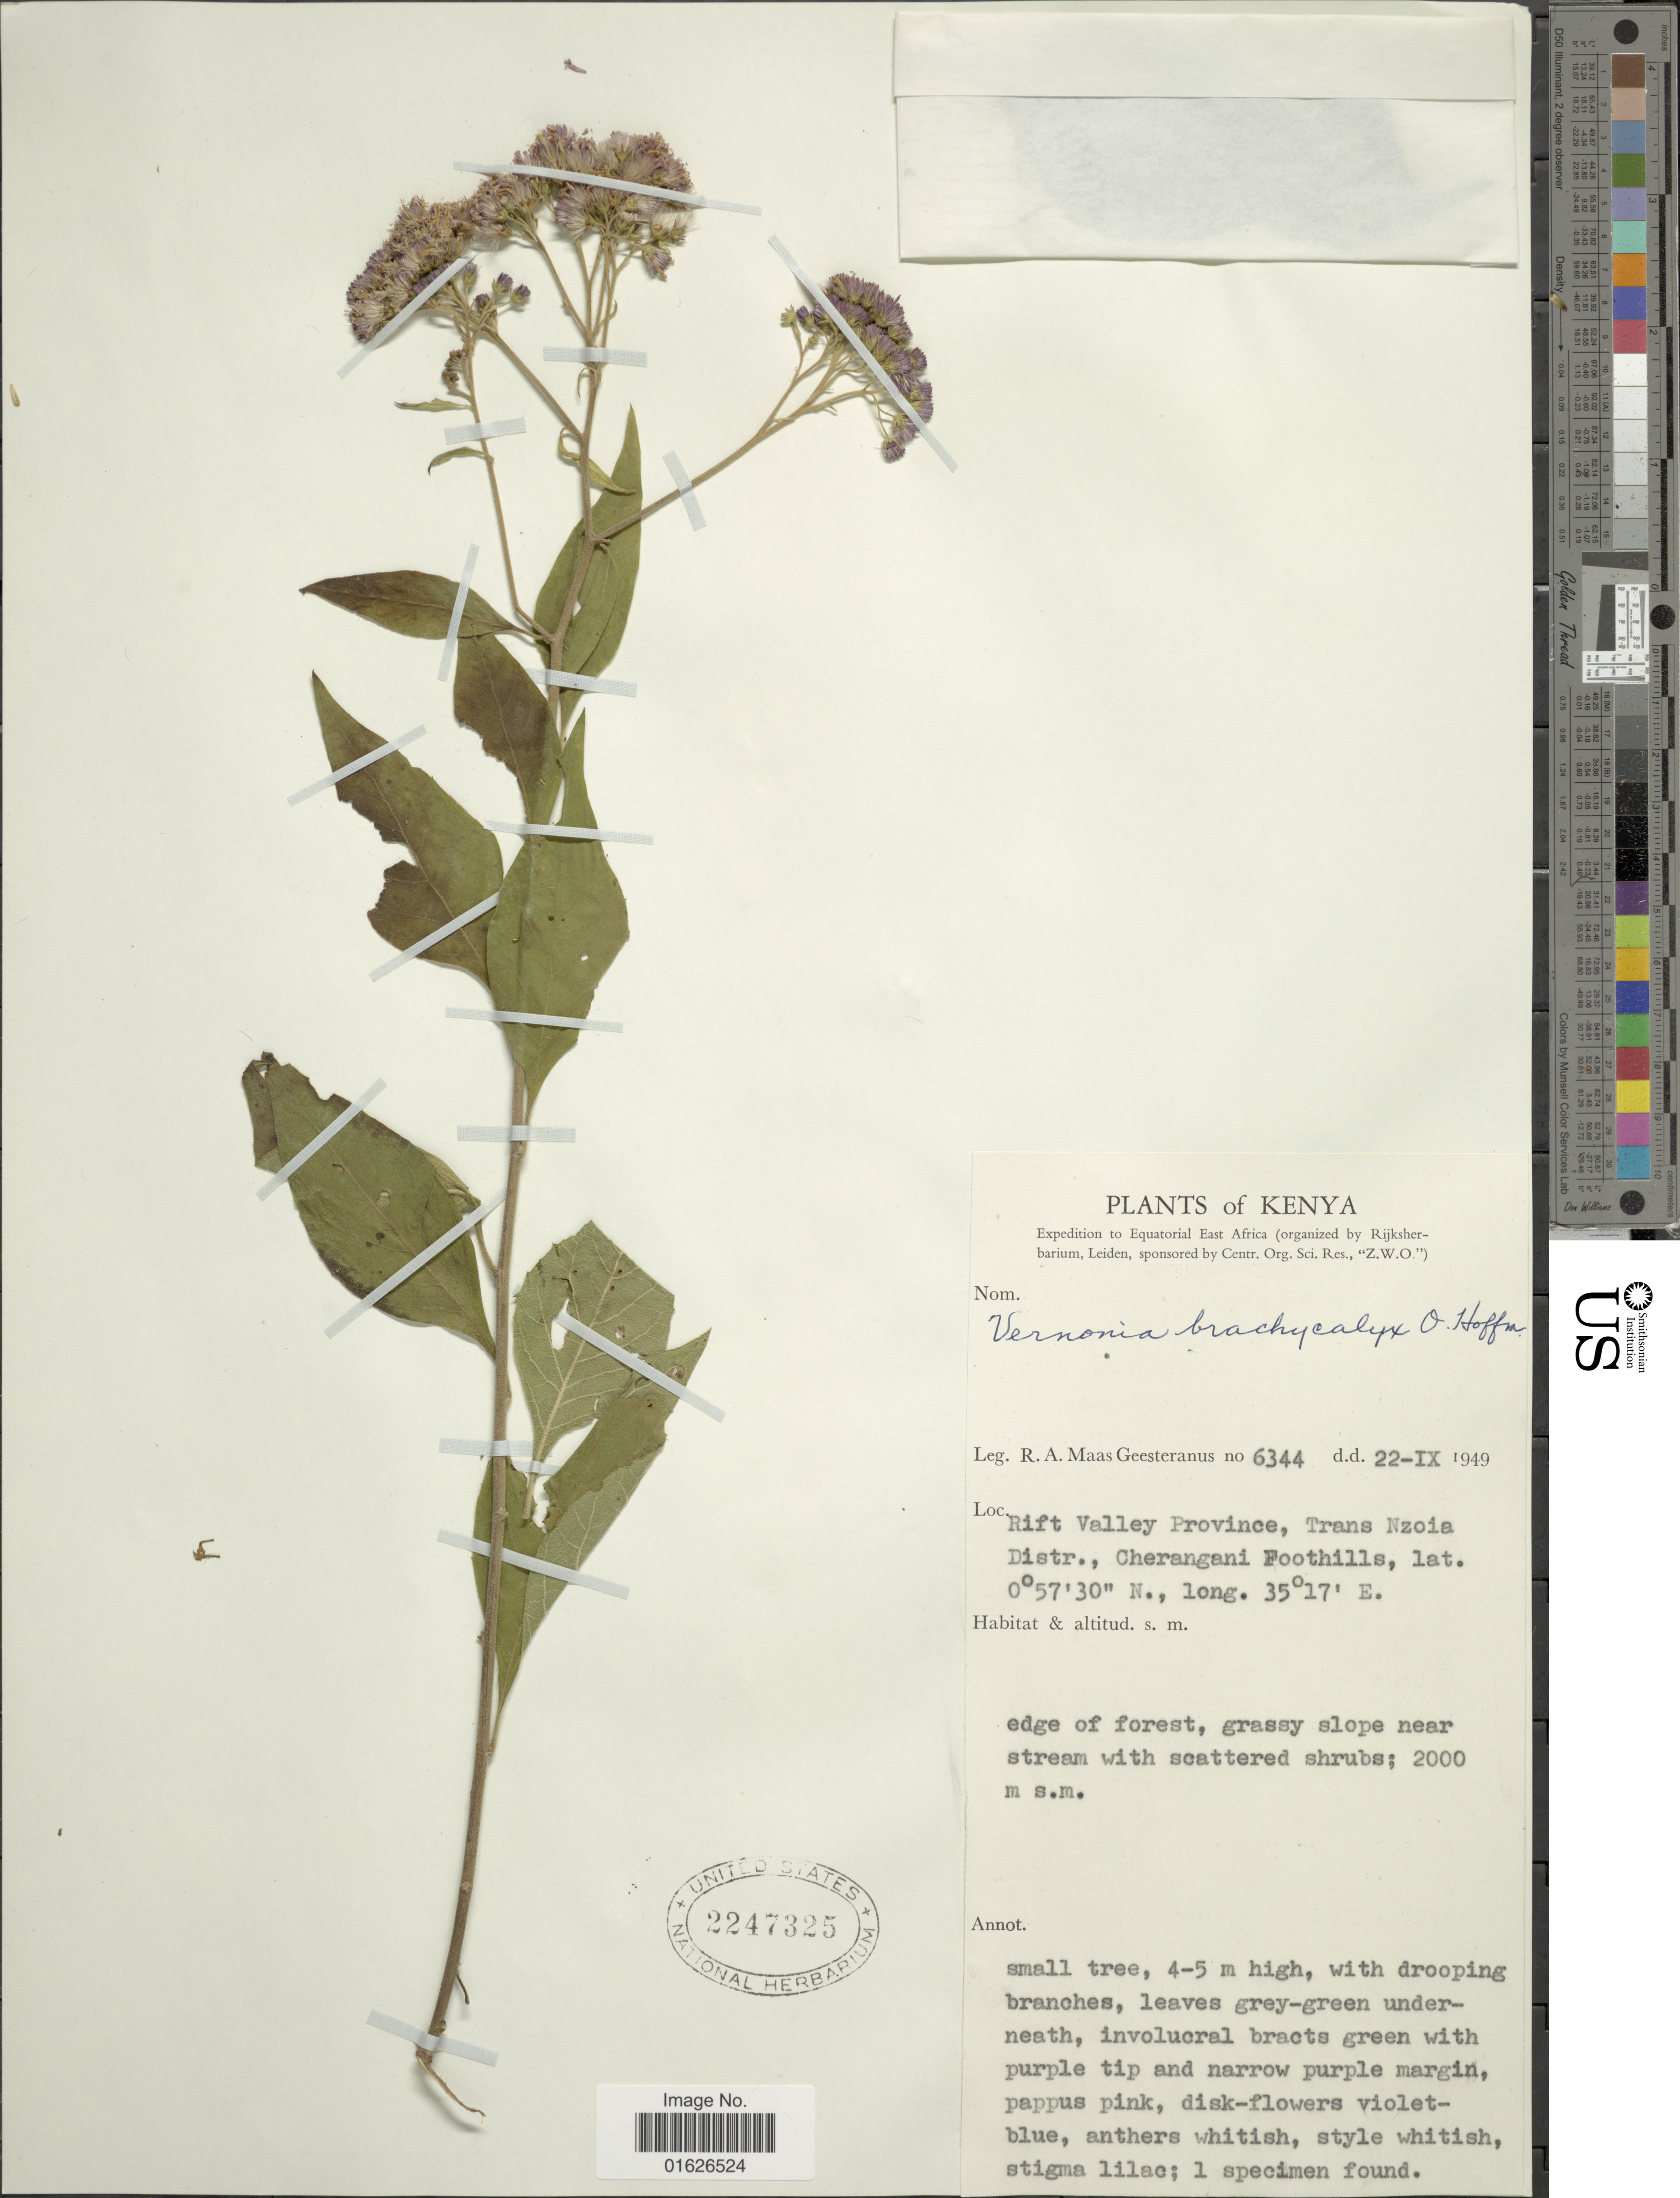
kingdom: Plantae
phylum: Tracheophyta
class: Magnoliopsida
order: Asterales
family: Asteraceae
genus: Vernonia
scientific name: Vernonia brachycalyx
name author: O. Hoffm.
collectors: R. A. Maas Geesteranus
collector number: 6344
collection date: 1949-09-22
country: Kenya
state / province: Trans Nzoia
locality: Rift Valley Province, Trans Nzoia Distr, Cherangani Foothills.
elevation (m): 2000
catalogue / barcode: US 2247325